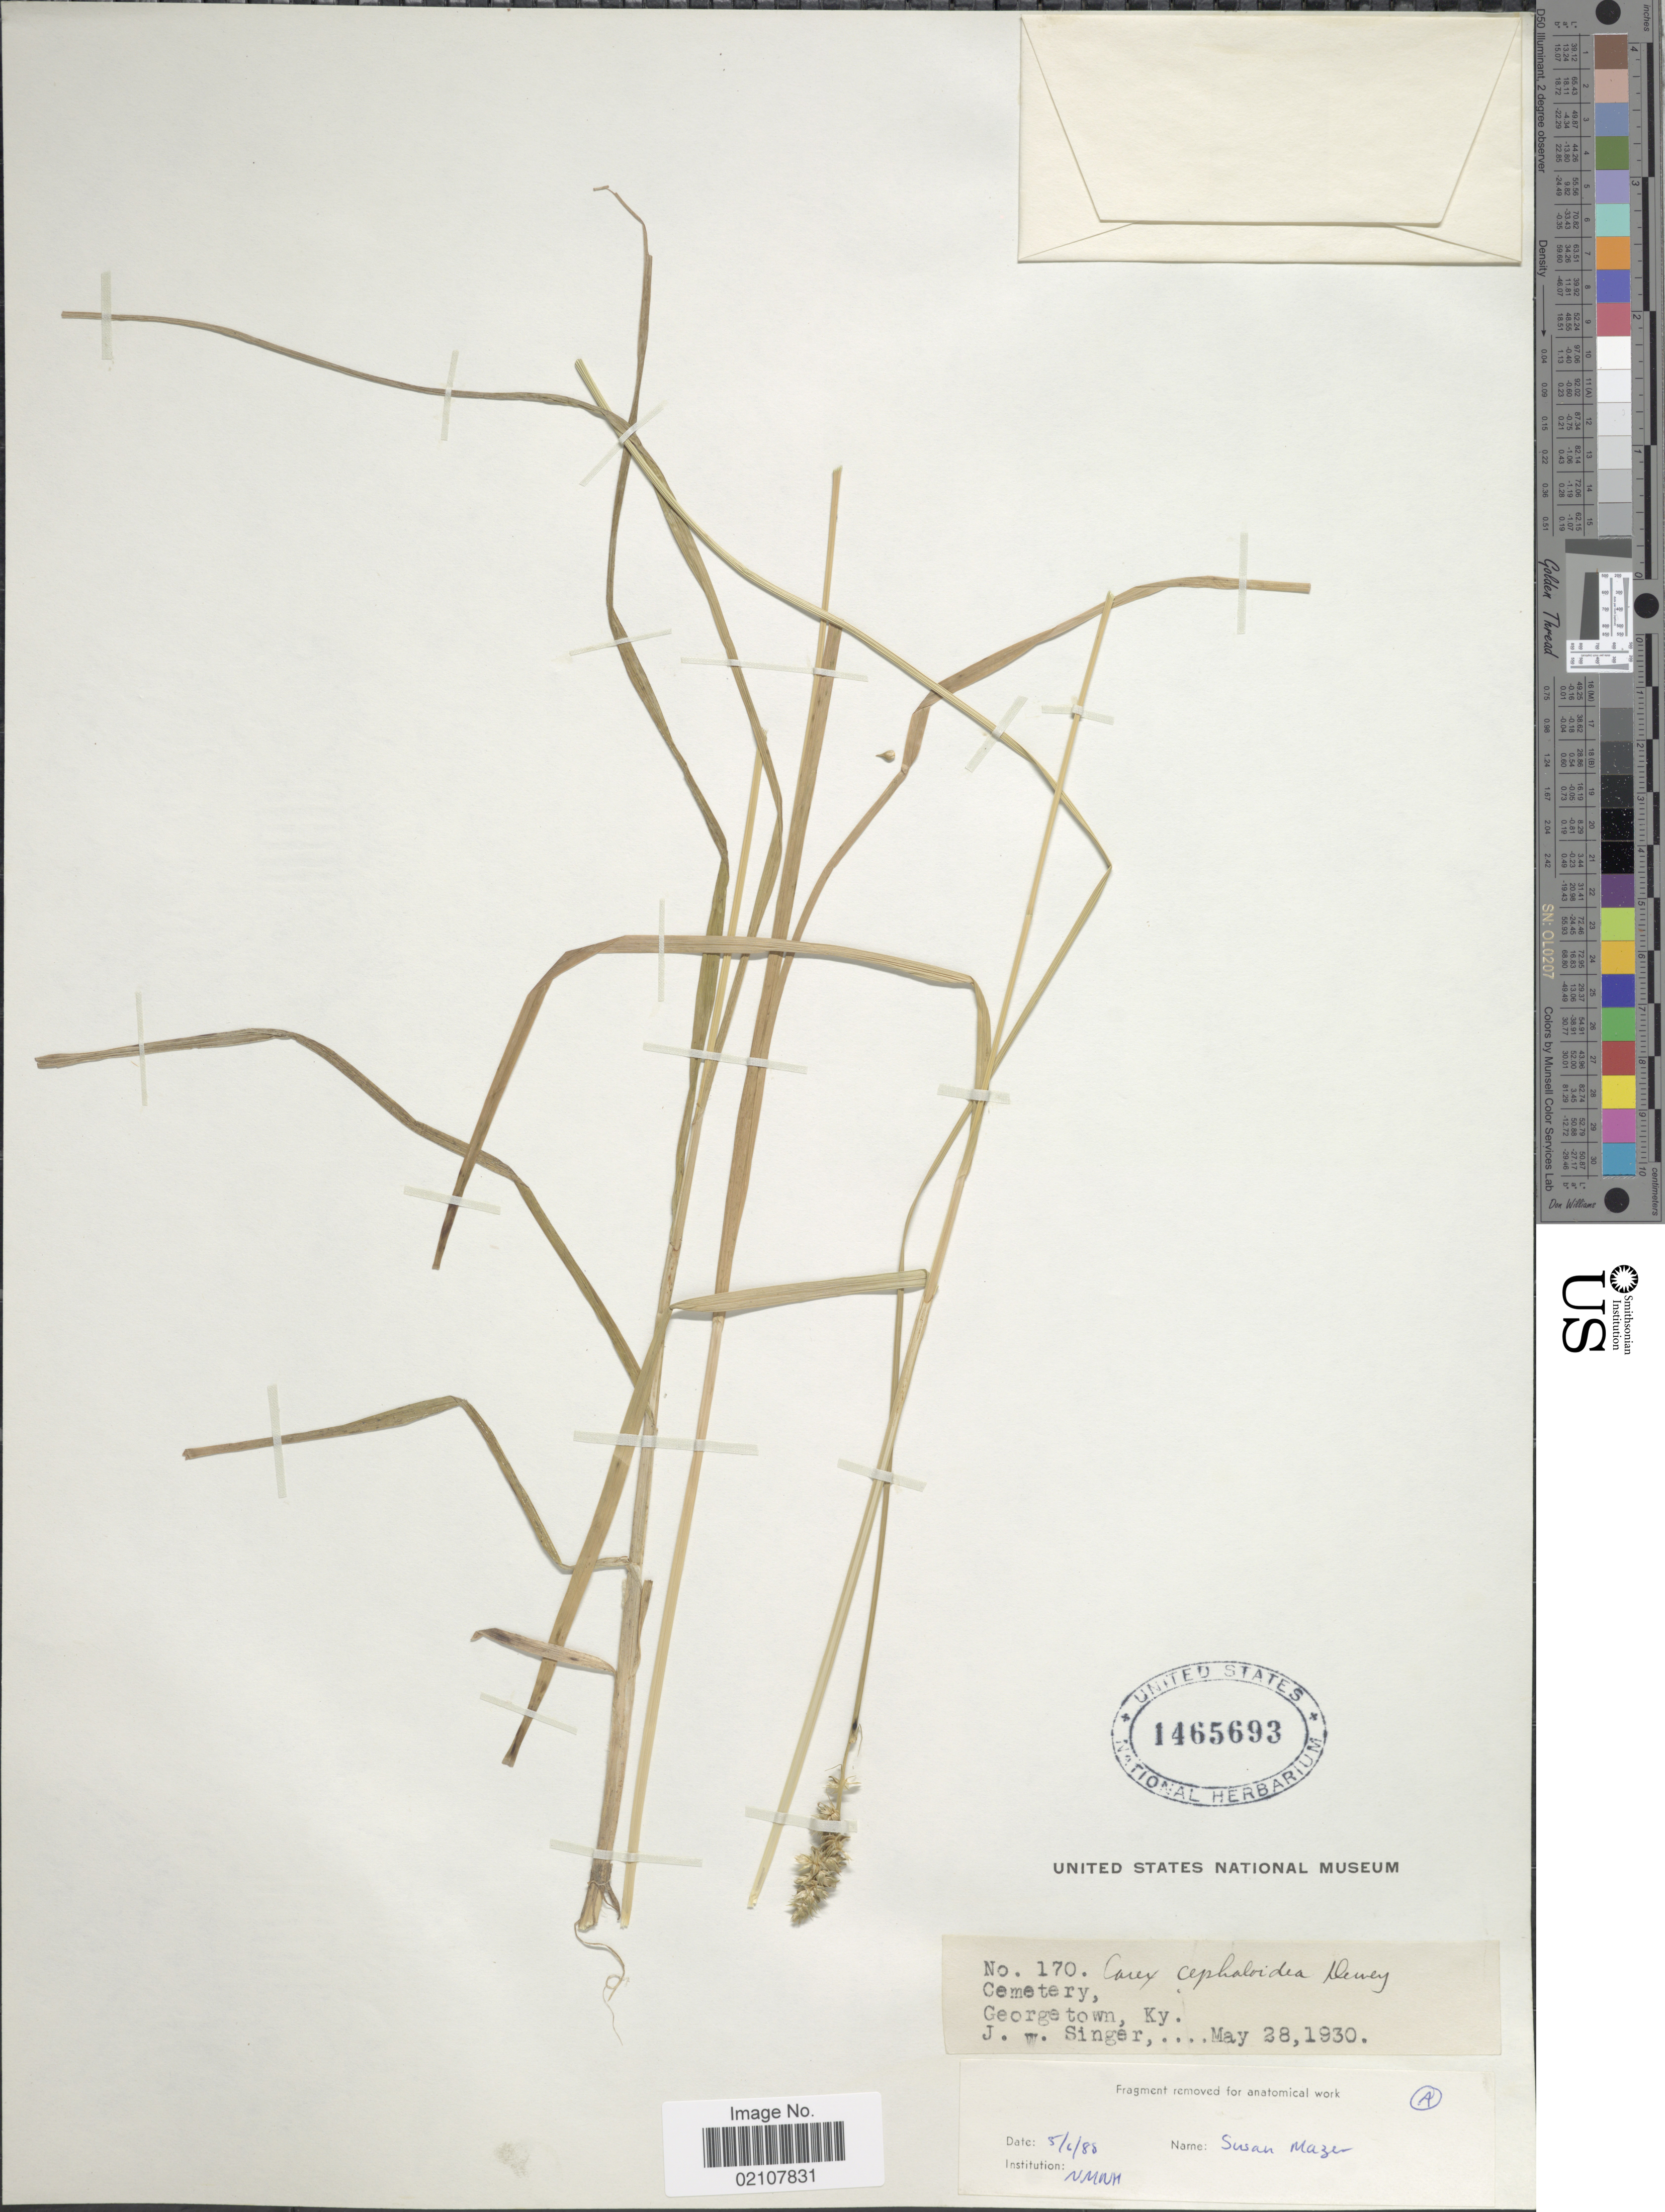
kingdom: Plantae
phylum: Tracheophyta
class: Liliopsida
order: Poales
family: Cyperaceae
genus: Carex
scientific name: Carex cephaloidea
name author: (Dewey) Dewey ex Boott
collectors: J. EW. Singer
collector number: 170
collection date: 1930-05-28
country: United States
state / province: Kentucky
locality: Cemetary, Georgetown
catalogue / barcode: US 1465693